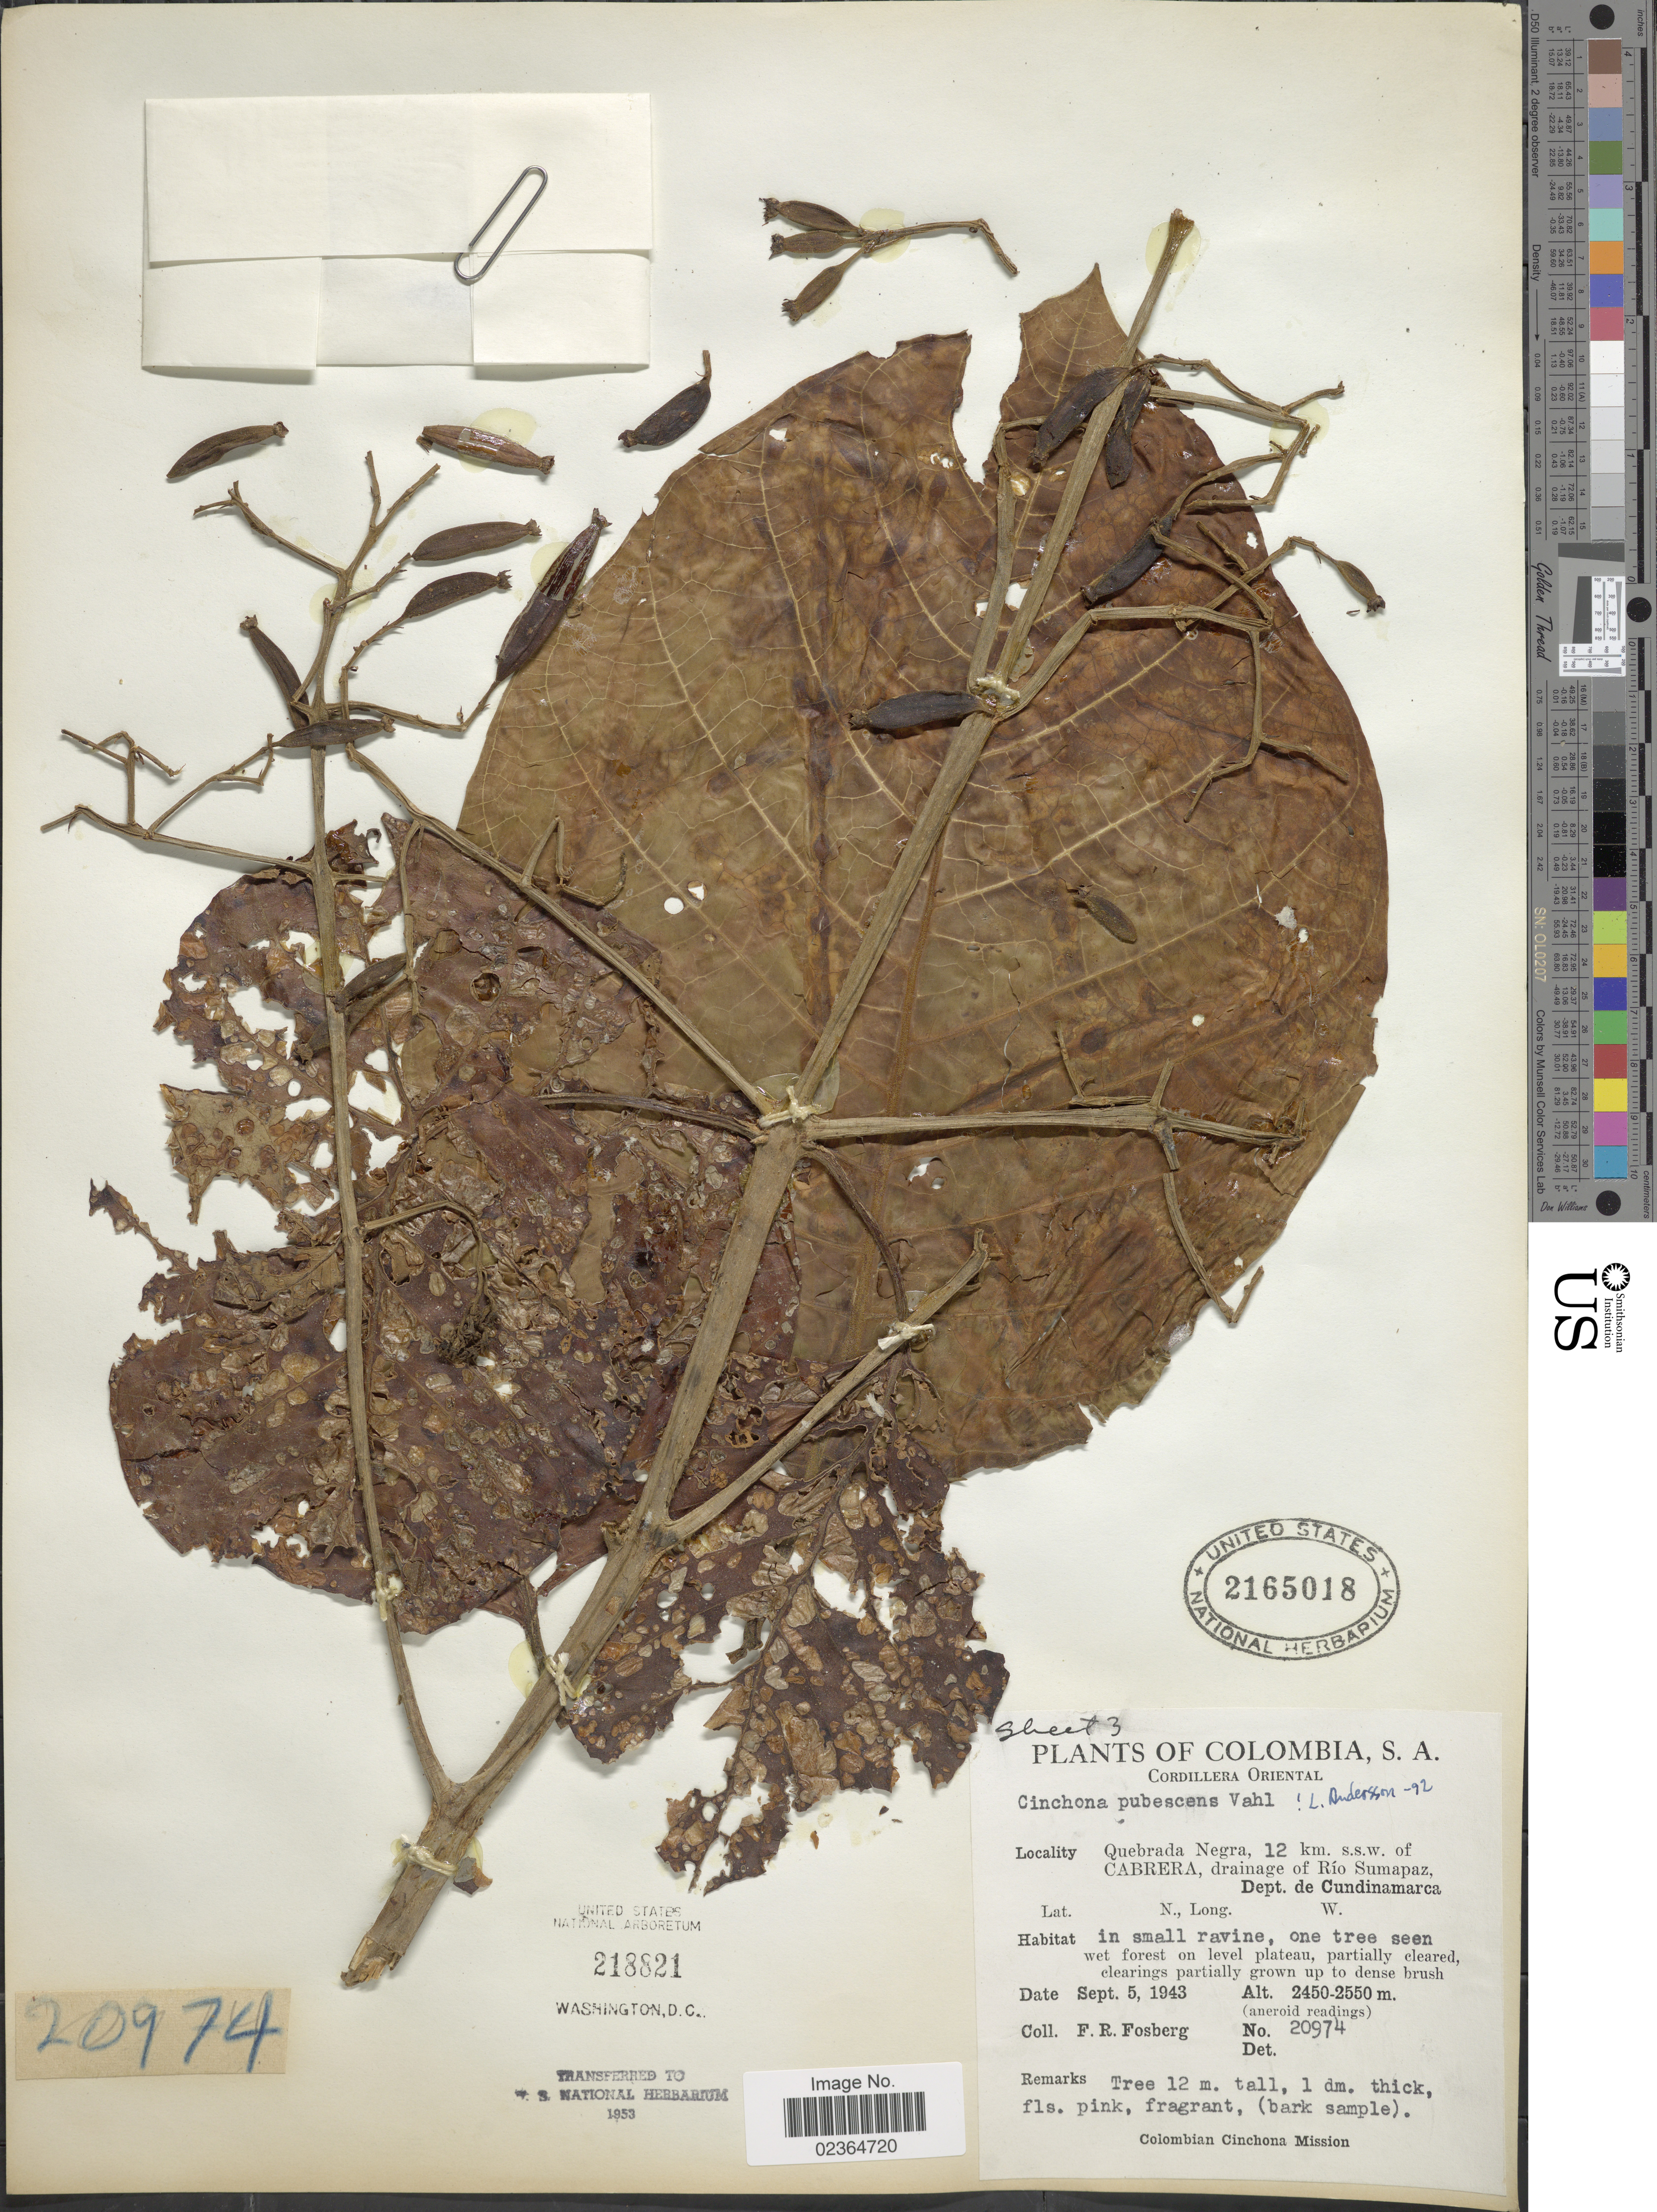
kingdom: Plantae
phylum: Tracheophyta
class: Magnoliopsida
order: Gentianales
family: Rubiaceae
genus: Cinchona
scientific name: Cinchona pubescens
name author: Vahl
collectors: F. R. Fosberg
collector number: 20974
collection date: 1943-09-05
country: Colombia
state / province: Cundinamarca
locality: Cordillera Oriental. Quebrada Negra, 12 km. s.s.w. of Cabrera, drainage of Río Sumapaz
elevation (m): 2450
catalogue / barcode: US 2165018